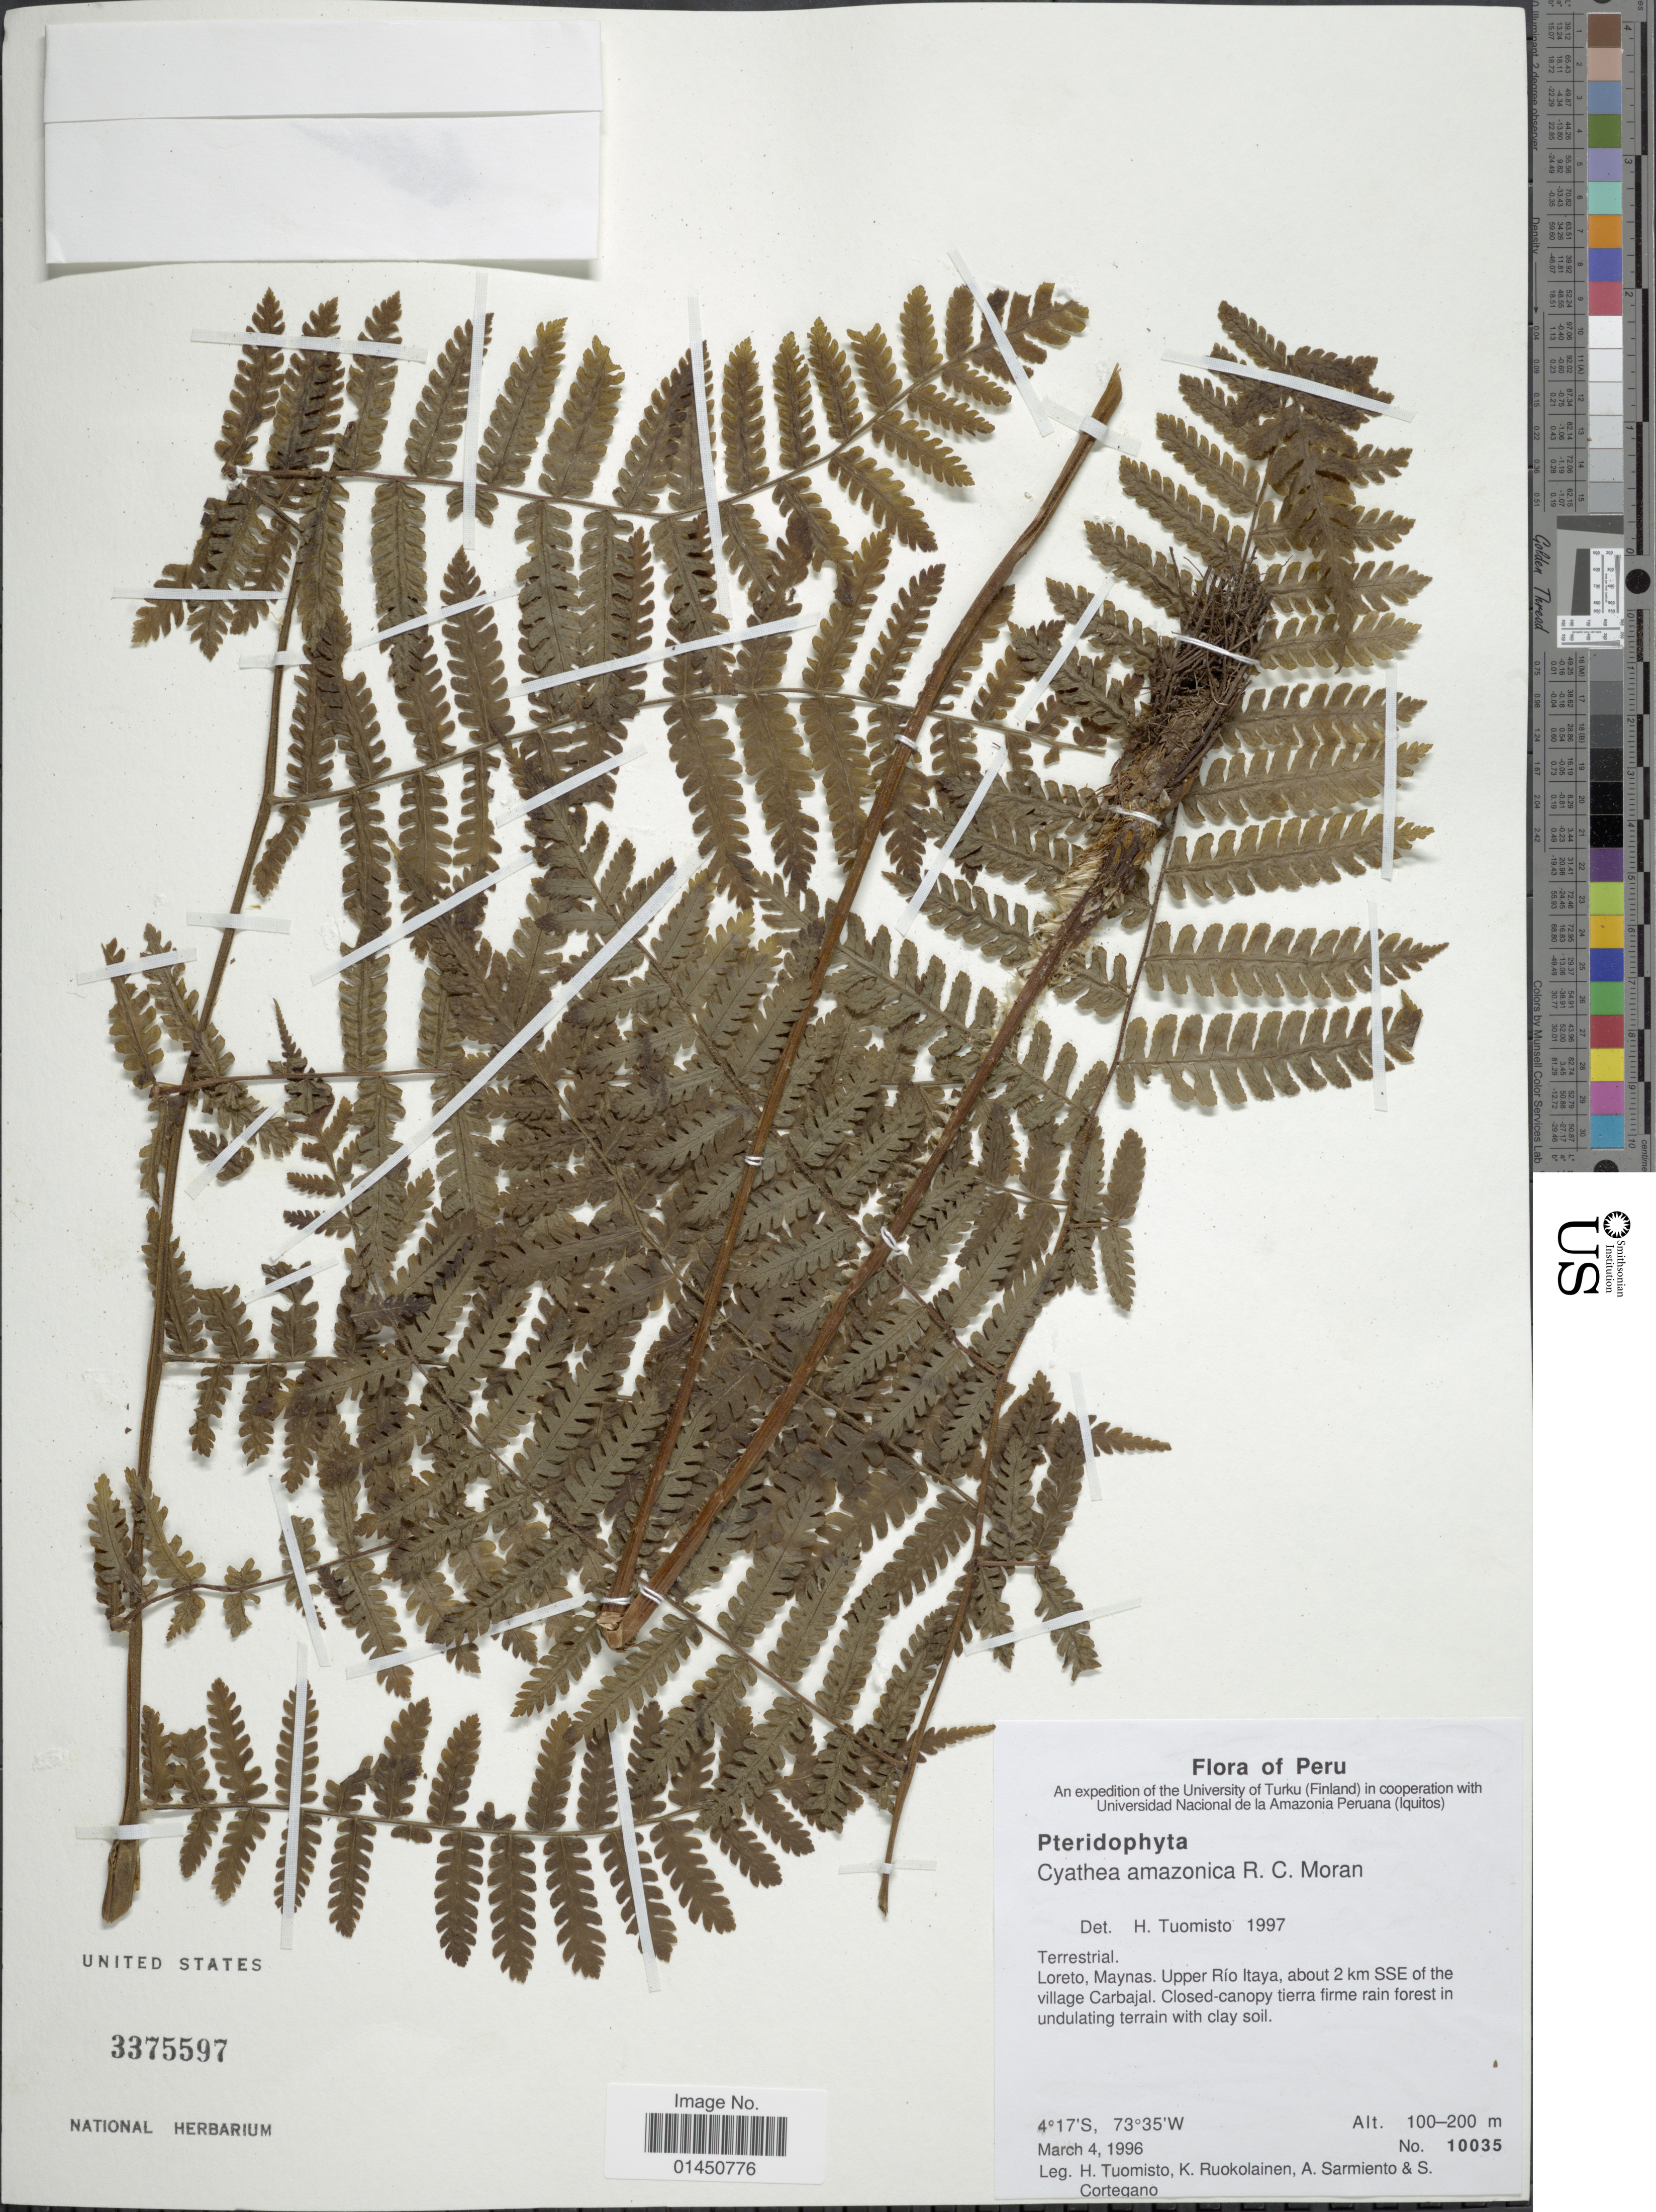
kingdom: Plantae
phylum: Tracheophyta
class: Polypodiopsida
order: Cyatheales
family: Cyatheaceae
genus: Cyathea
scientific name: Cyathea amazonica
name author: R.C. Moran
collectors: H. Tuomisto, K. Ruokolainen, A. Sarmiento & S. Cortegano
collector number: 10035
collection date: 1996-03-04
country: Peru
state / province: Loreto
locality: Maynas, Upper Rio Itaya, about 2km SSE of the village Carbajal.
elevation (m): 100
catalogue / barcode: US 3375597